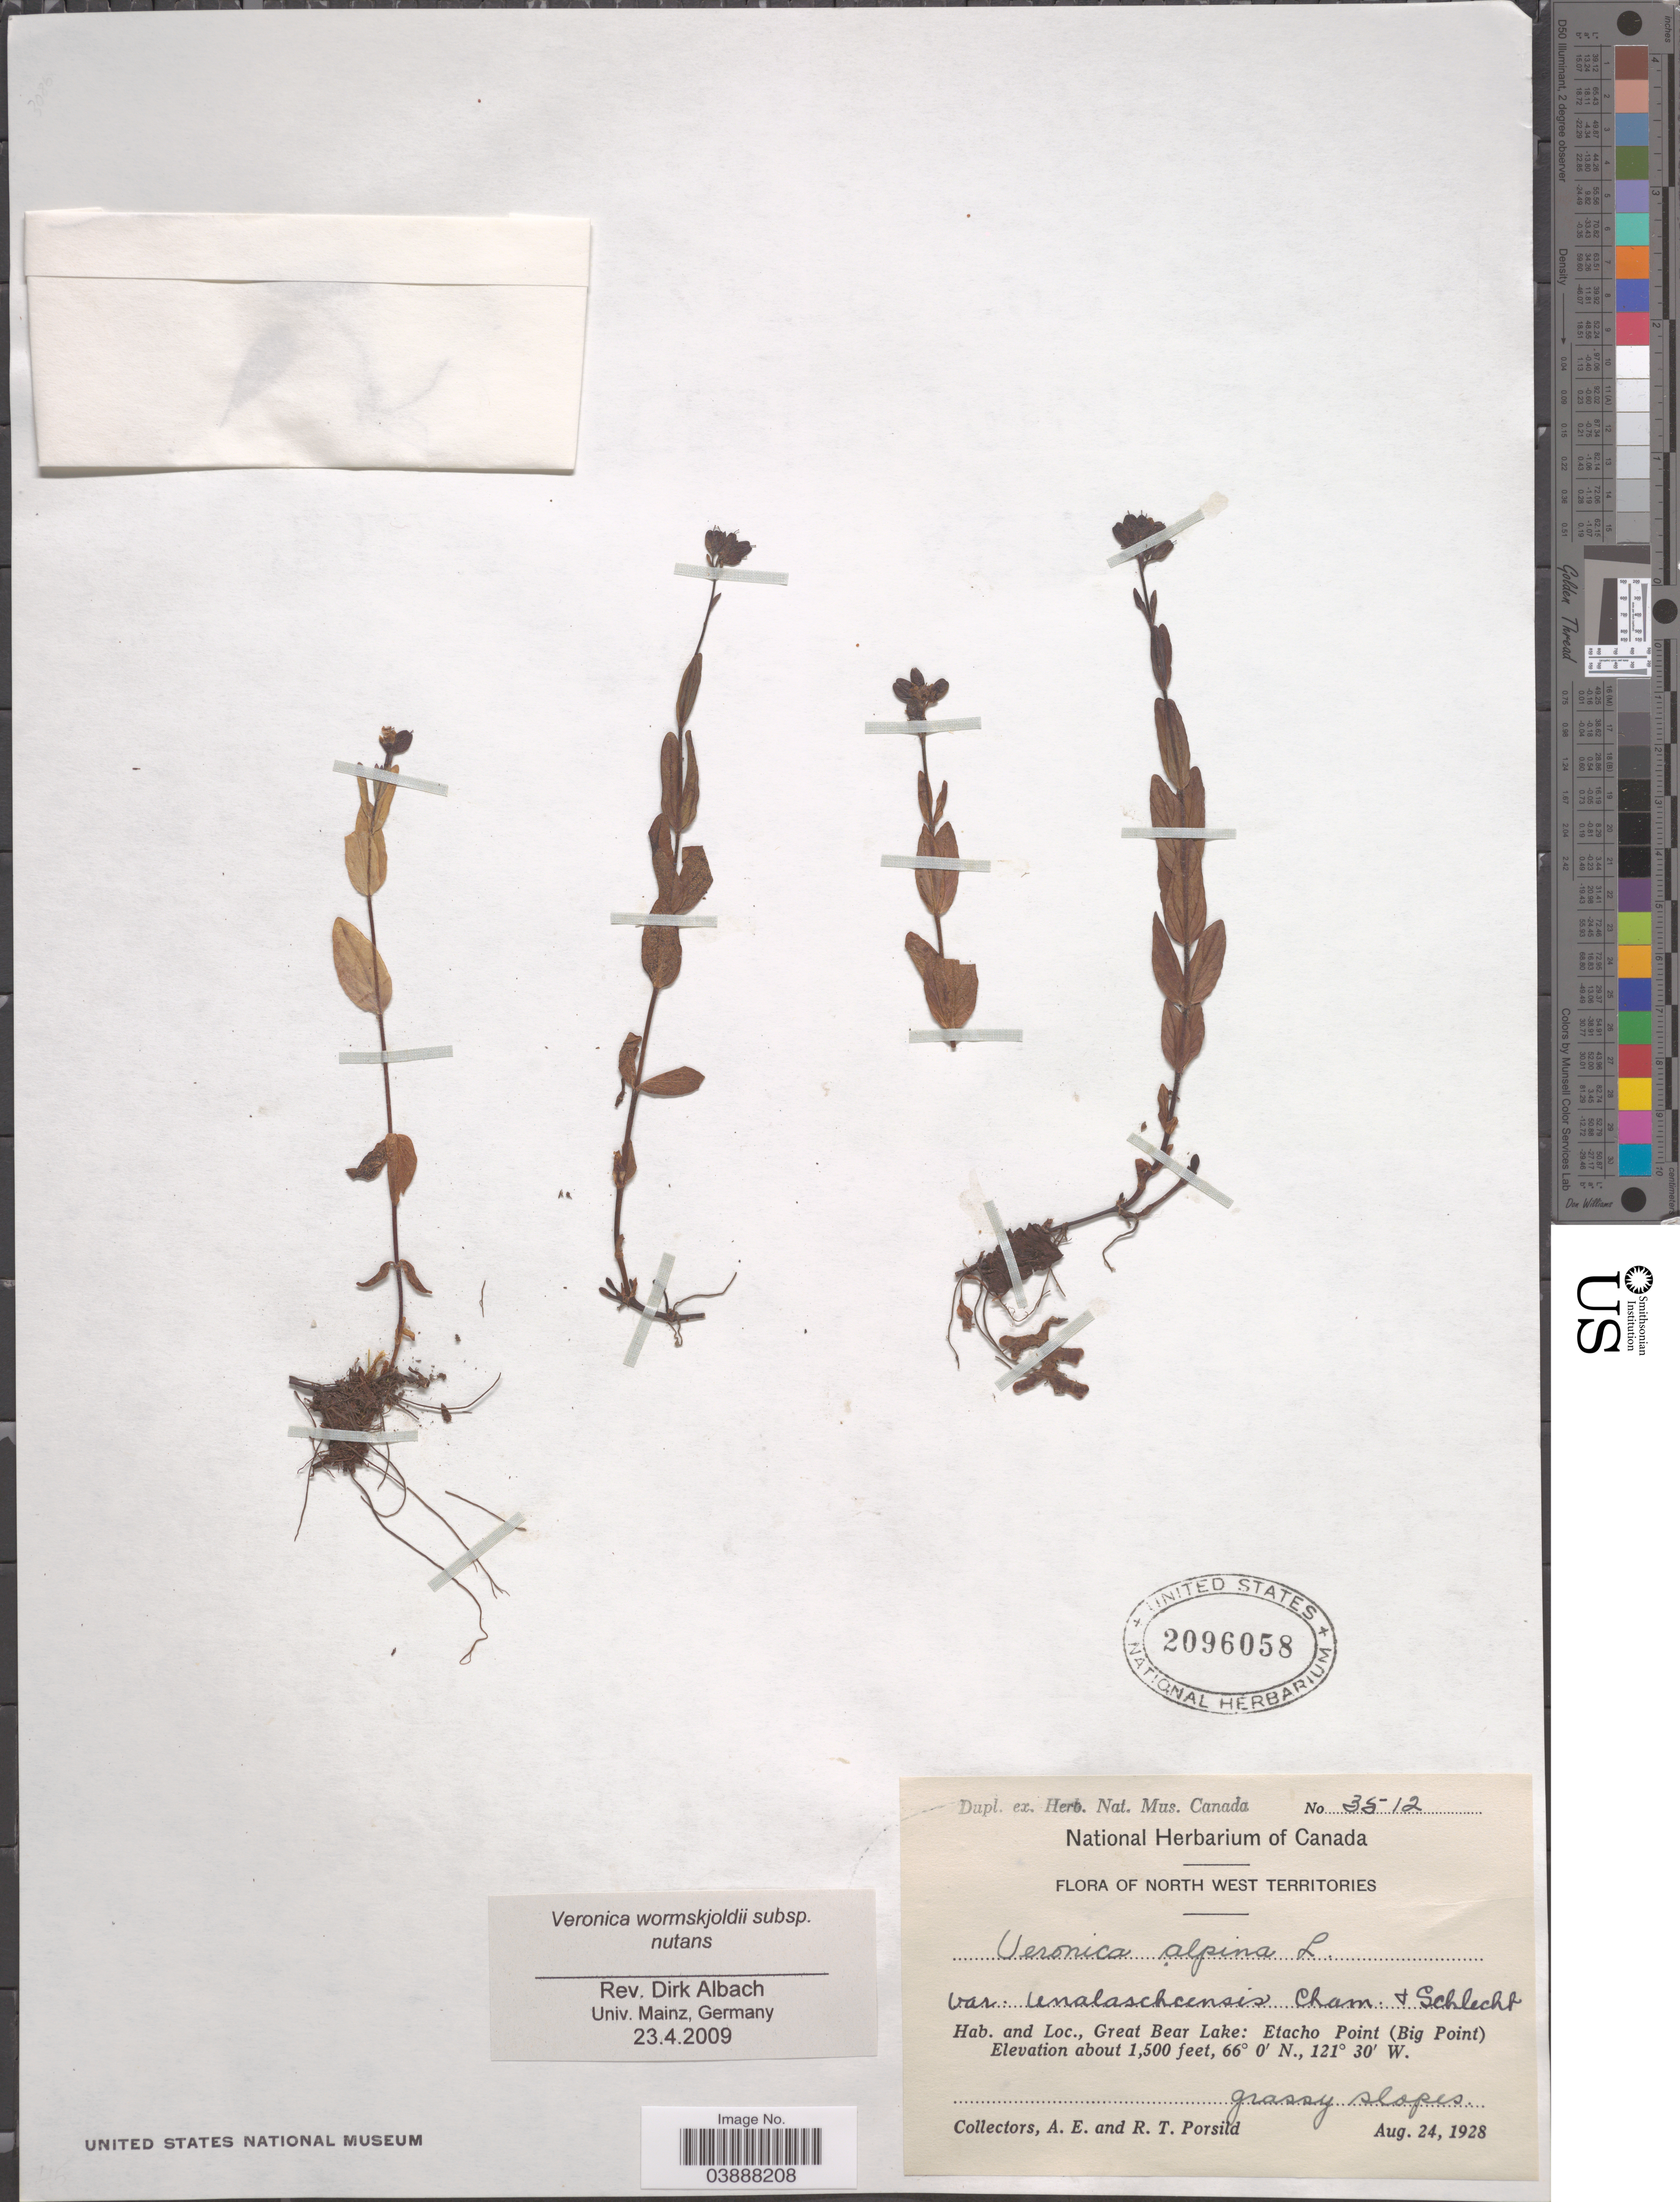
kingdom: Plantae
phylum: Tracheophyta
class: Magnoliopsida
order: Lamiales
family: Plantaginaceae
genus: Veronica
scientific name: Veronica wormskjoldii subsp. nutans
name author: (Bong.) Albach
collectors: A. E. Porsild & R. T. Porsild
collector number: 3512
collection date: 1928-08-24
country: Canada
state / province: Northwest Territories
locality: North West Territories. Great Bear Lake: Etacho Point (Big Point).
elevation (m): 457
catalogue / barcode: US 2096058